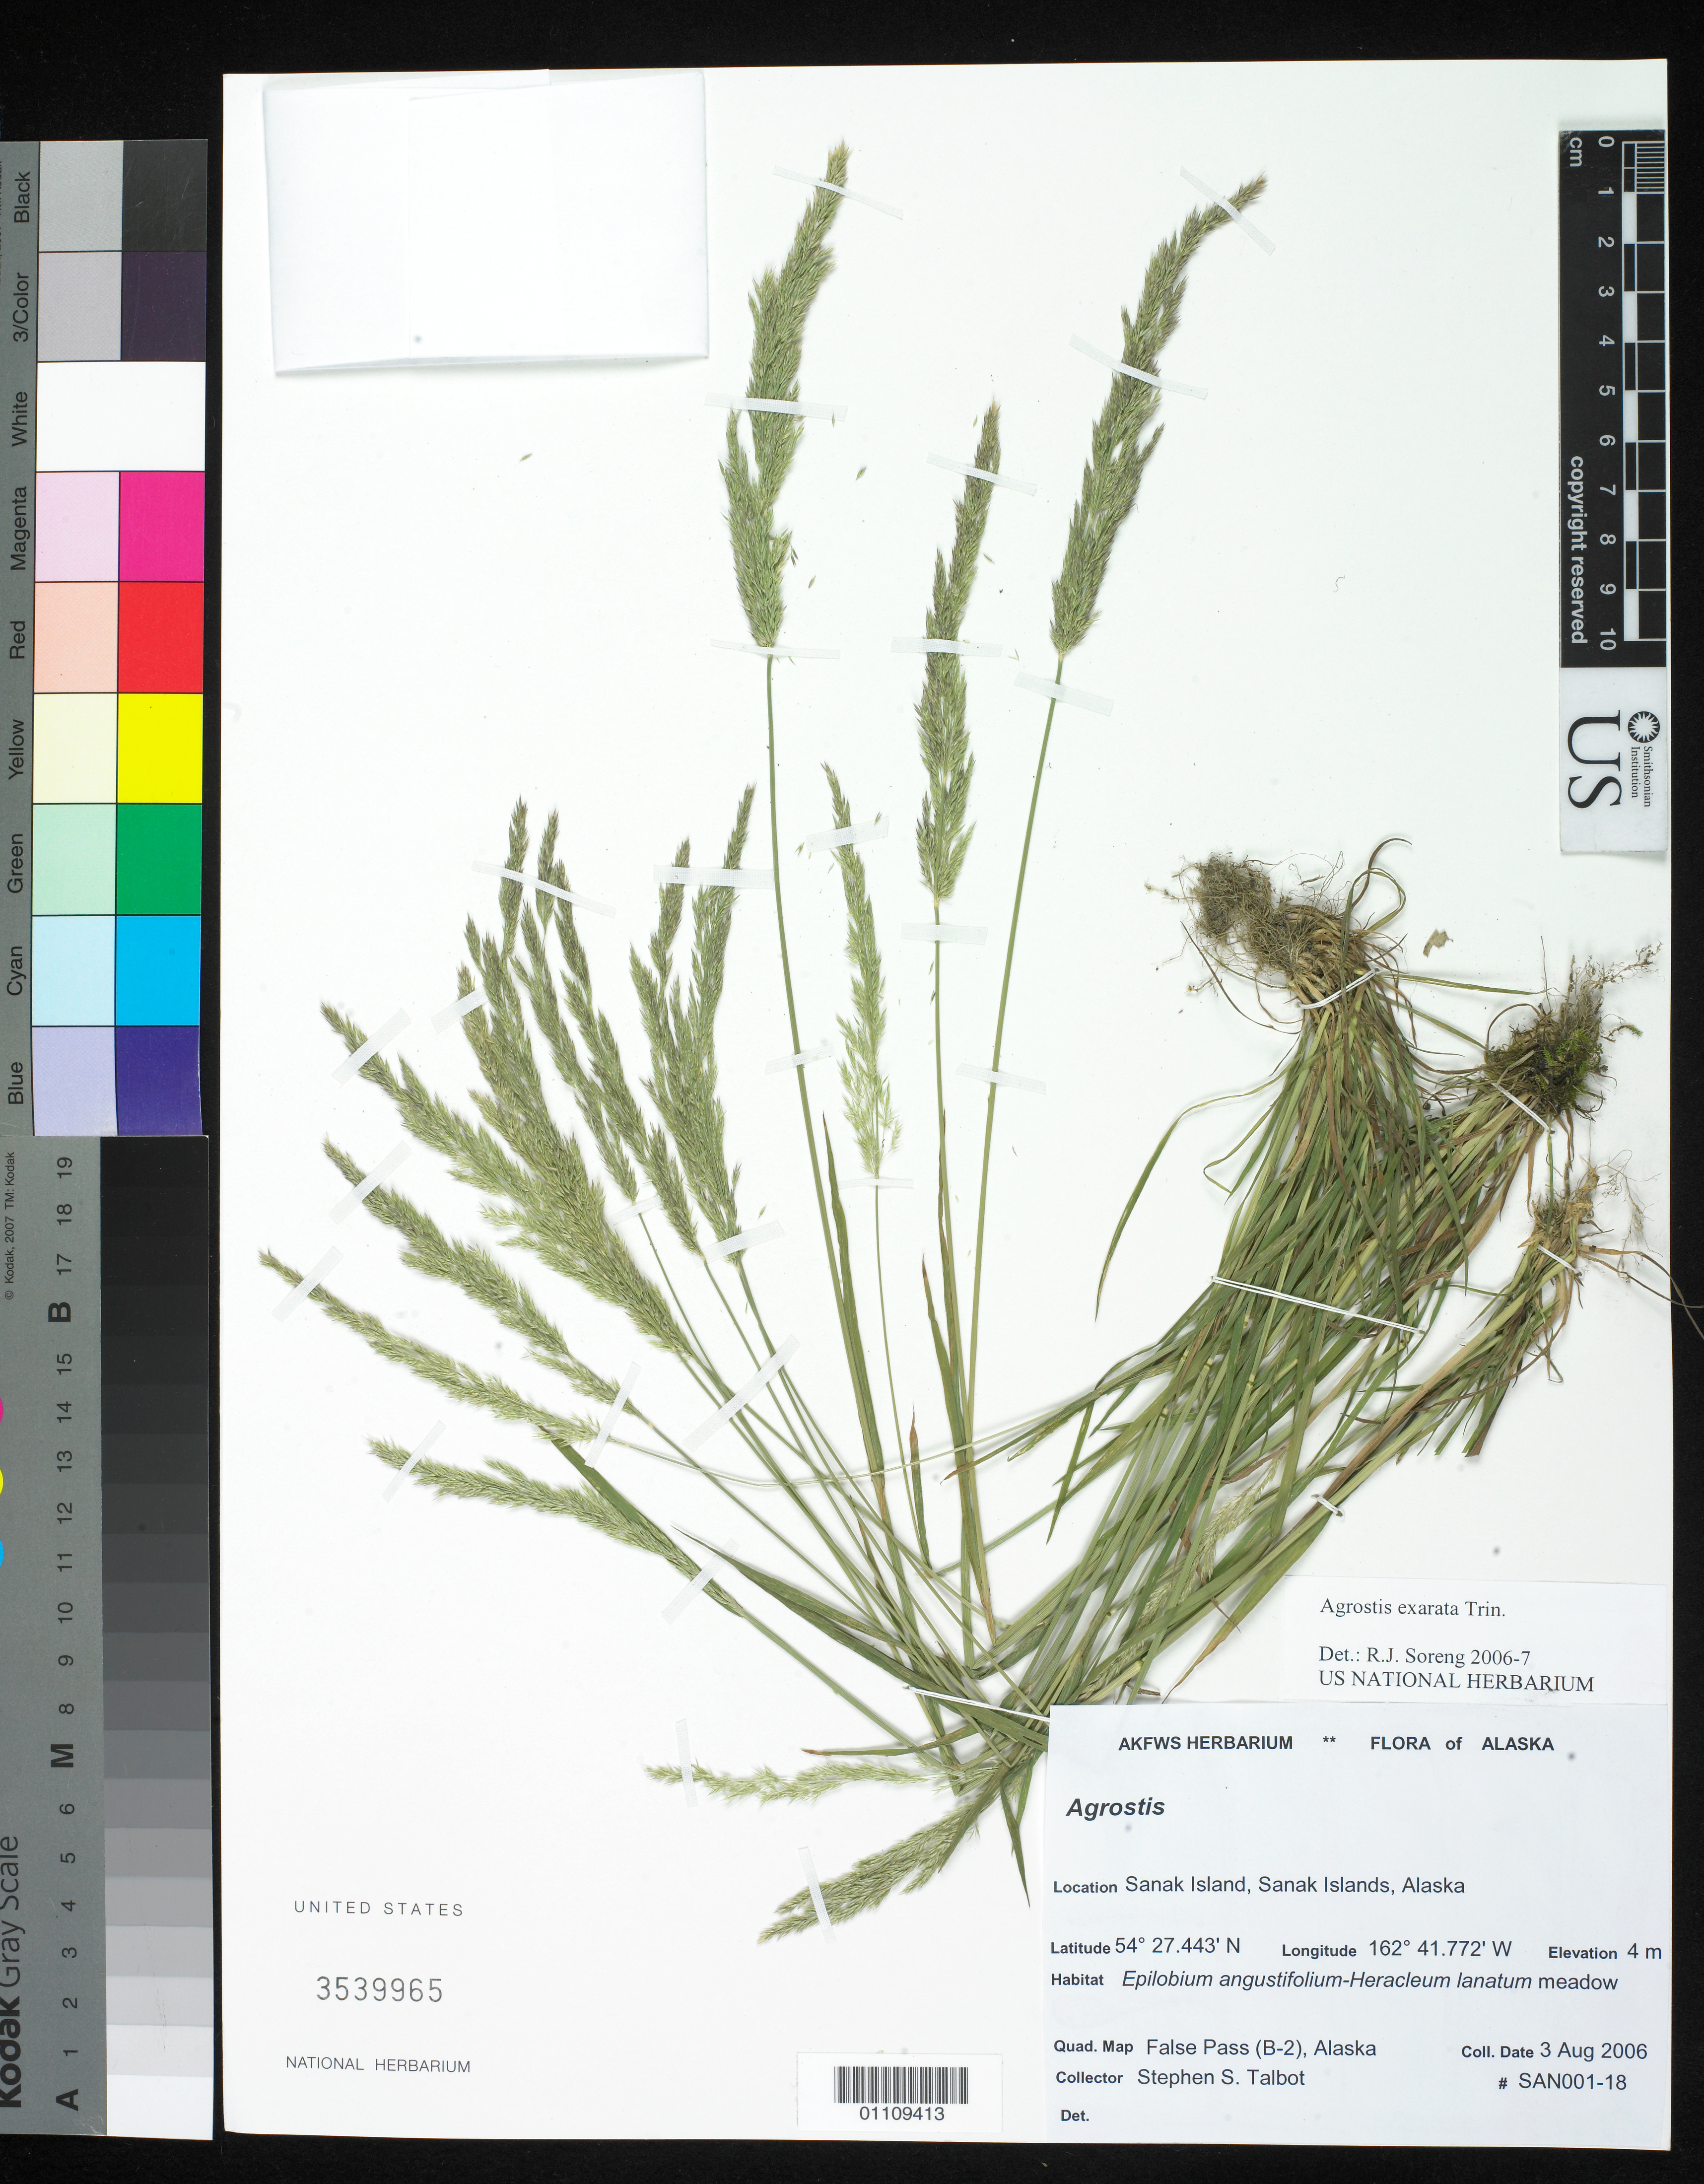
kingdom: Plantae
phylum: Tracheophyta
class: Liliopsida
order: Poales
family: Poaceae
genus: Agrostis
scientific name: Agrostis exarata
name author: Trin.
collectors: S. S. Talbot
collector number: SAN001-18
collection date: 2006-08-03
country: United States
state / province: Alaska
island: Sanak Island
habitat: Epilobium angustifolium-Heracleum lanatum meadow.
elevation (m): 4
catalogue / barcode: US 3539965